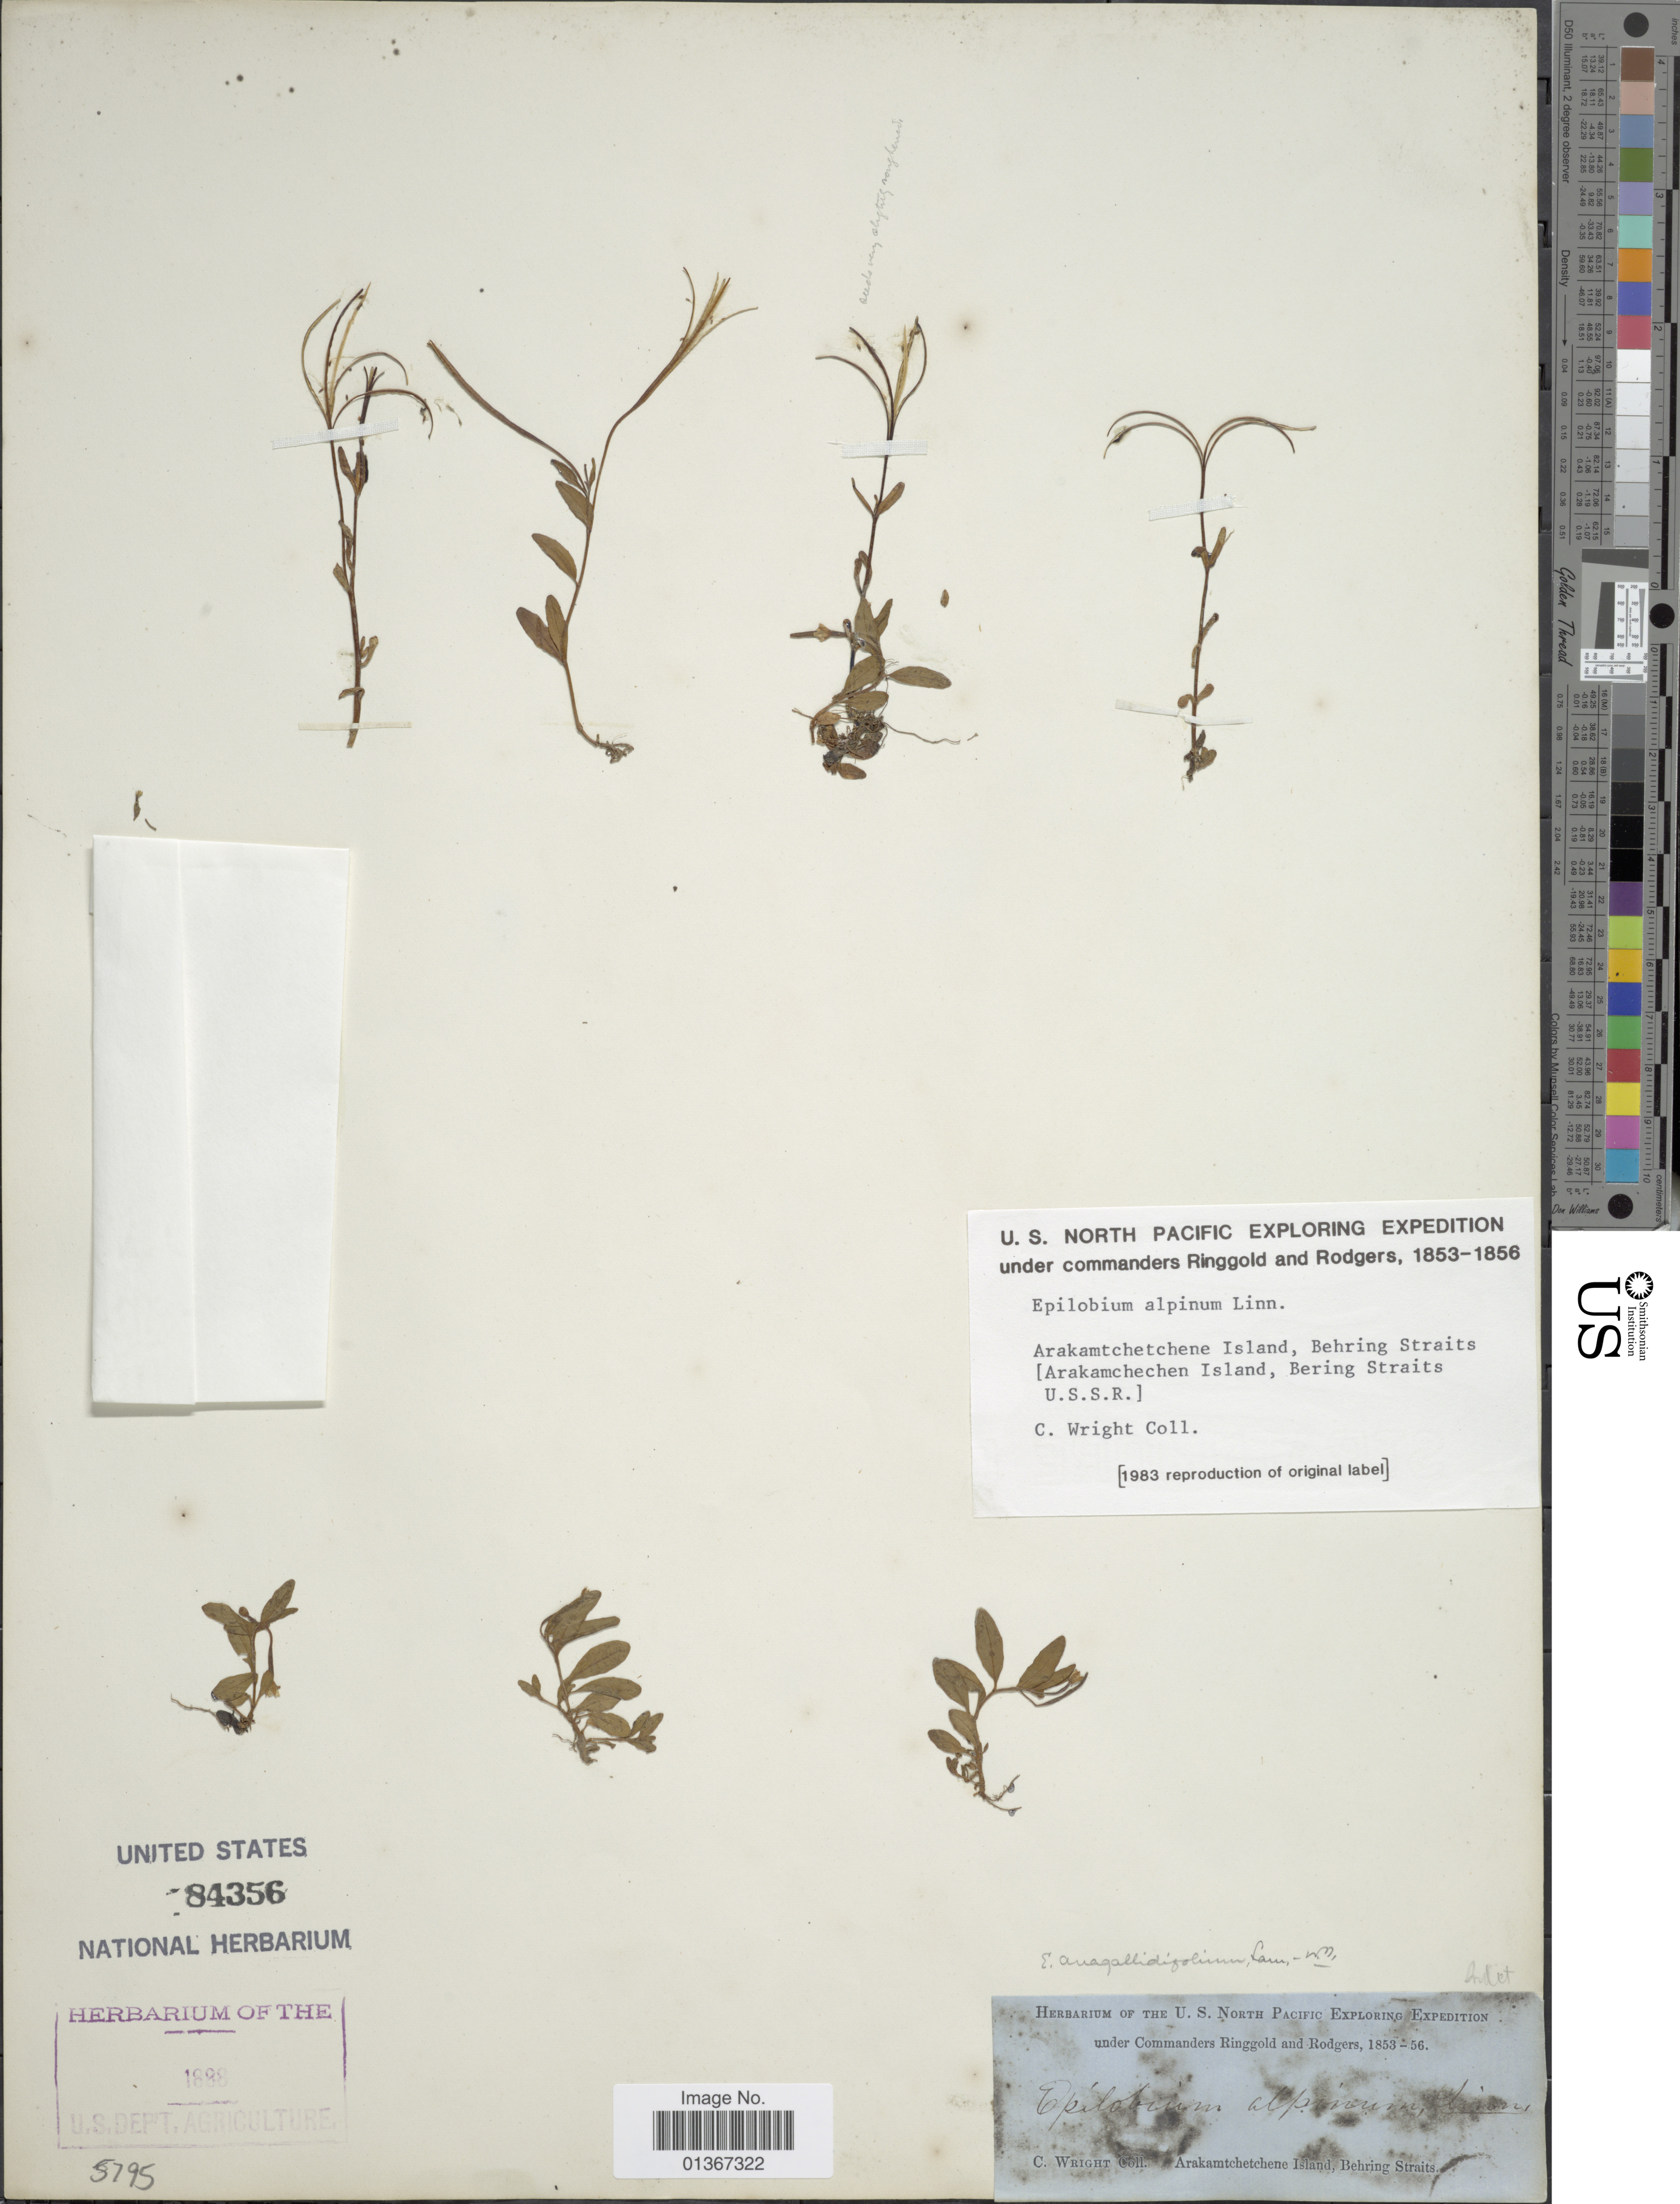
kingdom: Plantae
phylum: Tracheophyta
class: Magnoliopsida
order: Myrtales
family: Onagraceae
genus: Epilobium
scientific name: Epilobium anagallidifolium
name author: Lam.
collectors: C. Wright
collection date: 1853/1856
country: Russian Federation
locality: Arakamtchetchene Island, Behring Straits [Arakamchechen Island, Bering Straits U.S.S.R.].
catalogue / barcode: US 84356